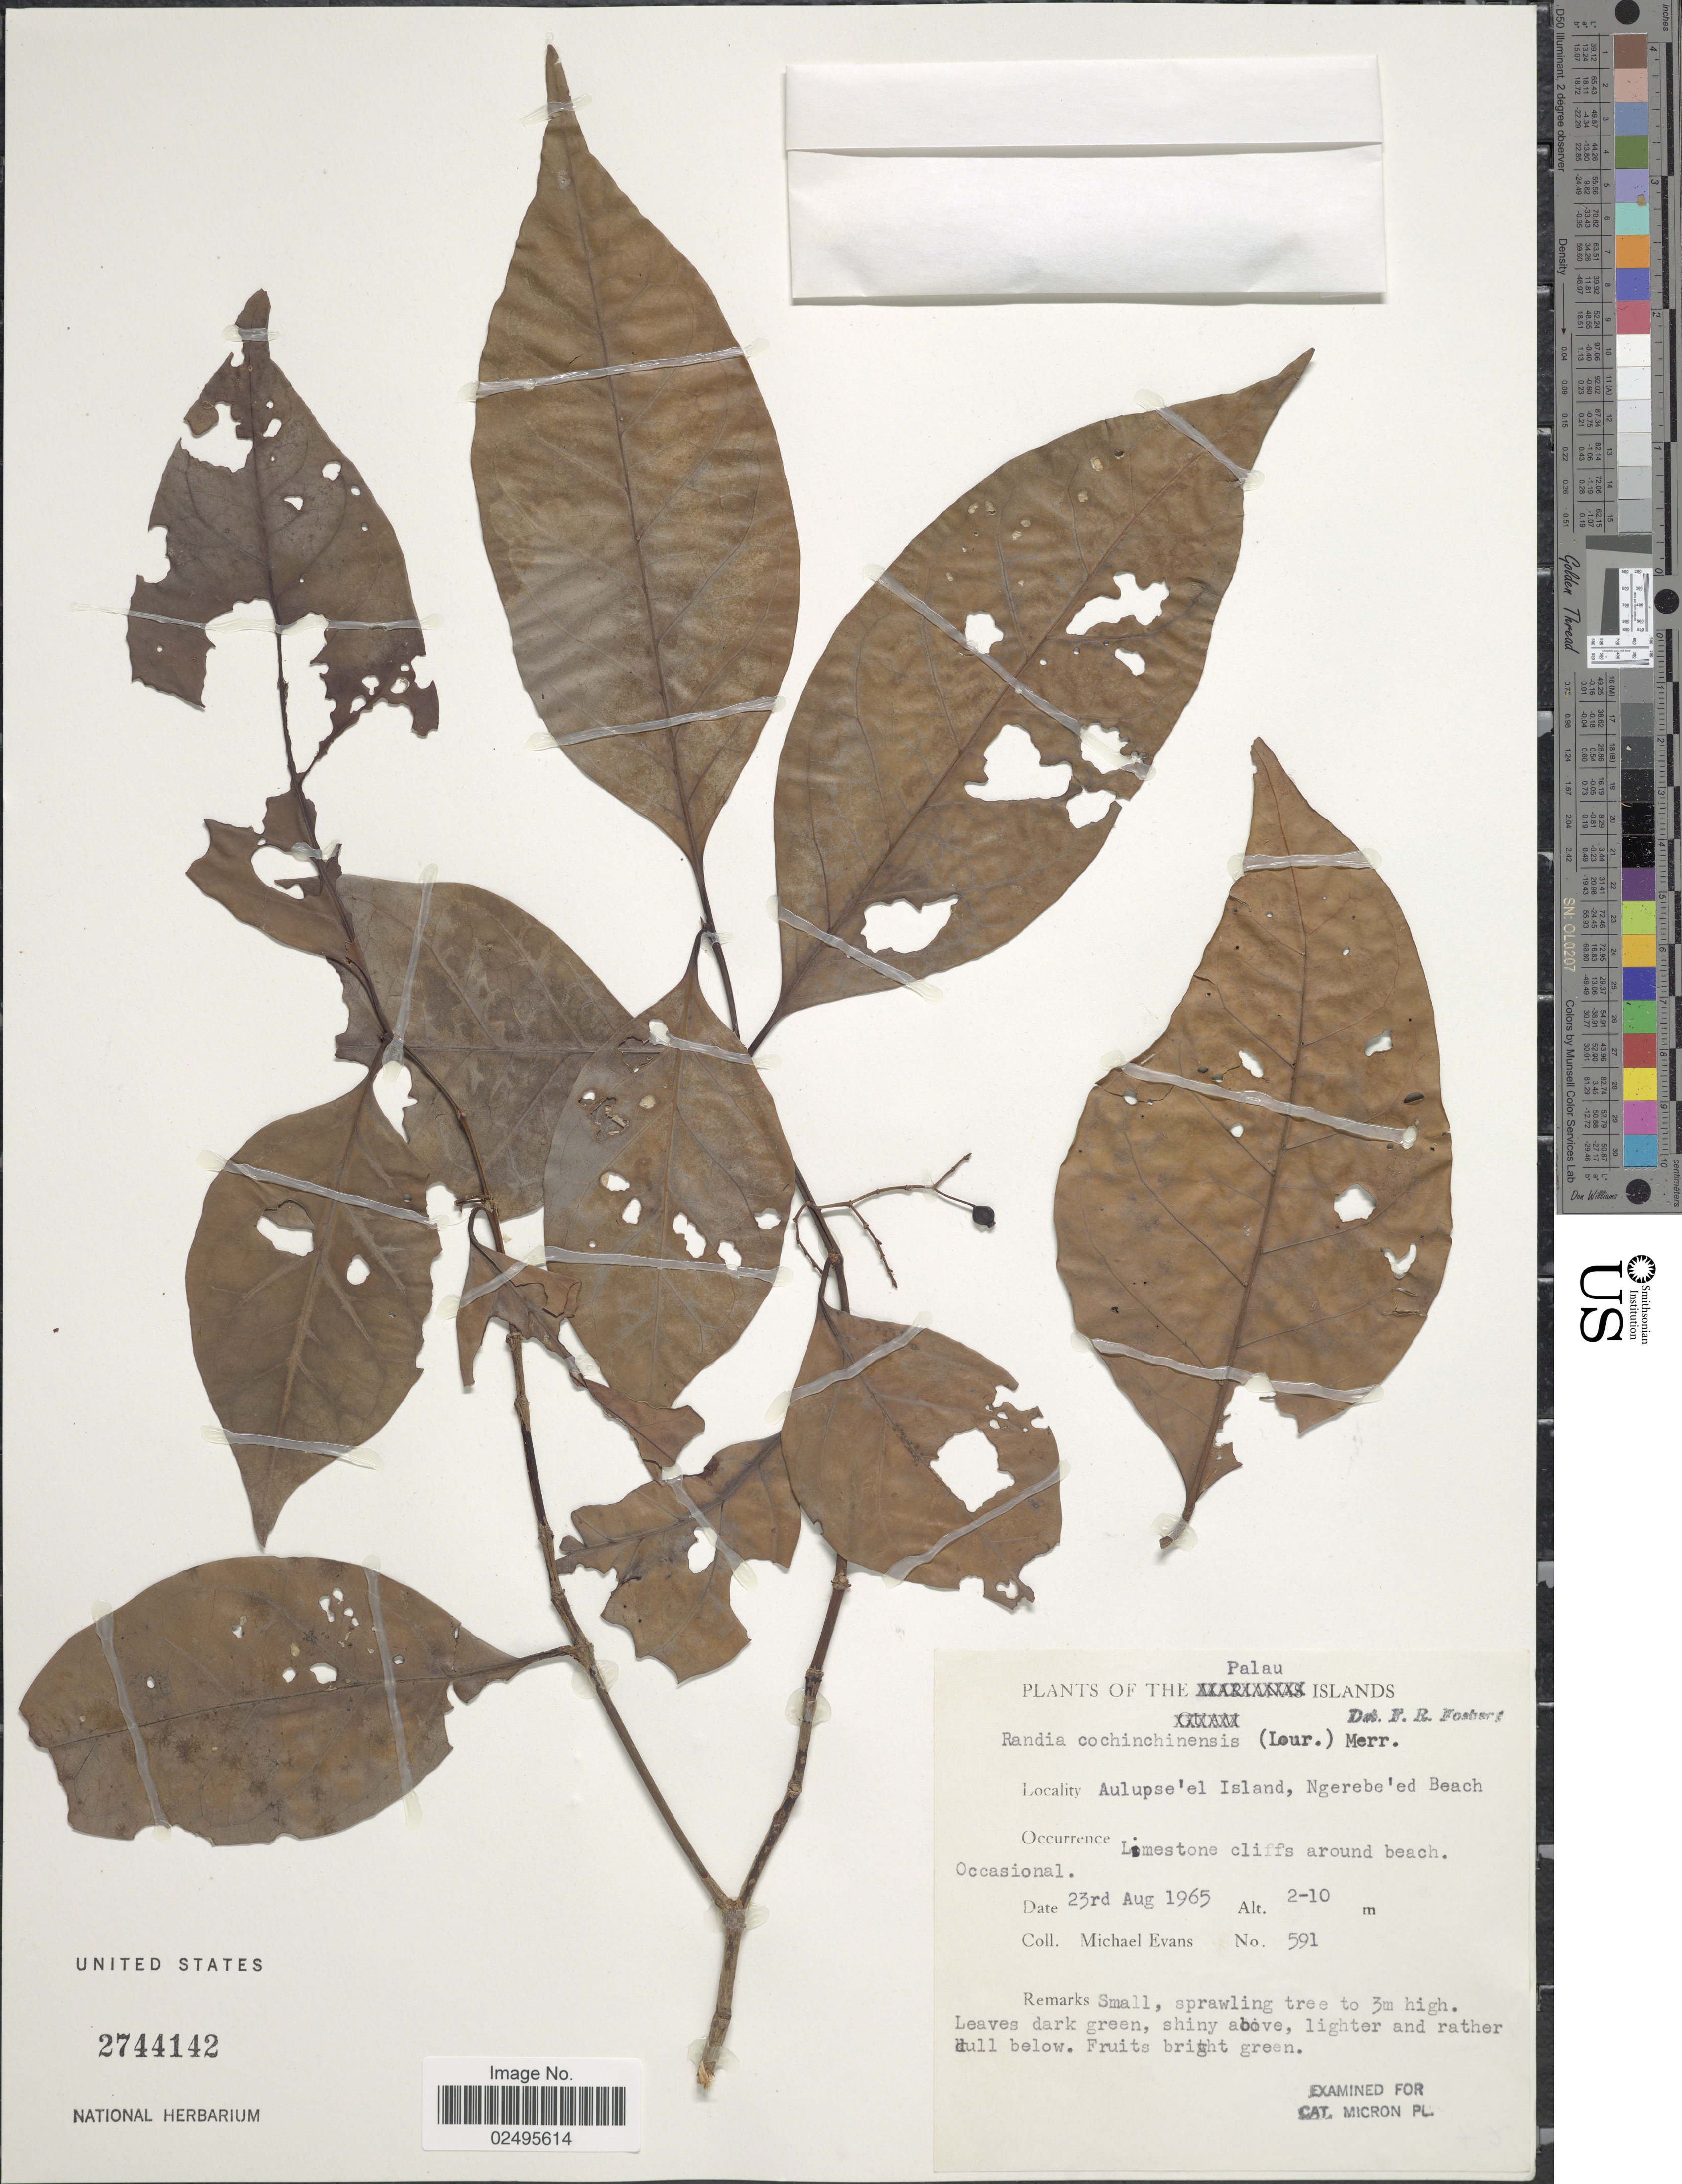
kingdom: Plantae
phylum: Tracheophyta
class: Magnoliopsida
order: Gentianales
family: Rubiaceae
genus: Aidia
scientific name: Aidia graeffei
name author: (Reinecke) Tirveng.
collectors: M. Evans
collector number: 591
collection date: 1965-08-23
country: Palau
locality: Palau Islands. Aulupse'el Island, Ngerebe'ed Beach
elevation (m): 2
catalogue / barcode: US 2744142